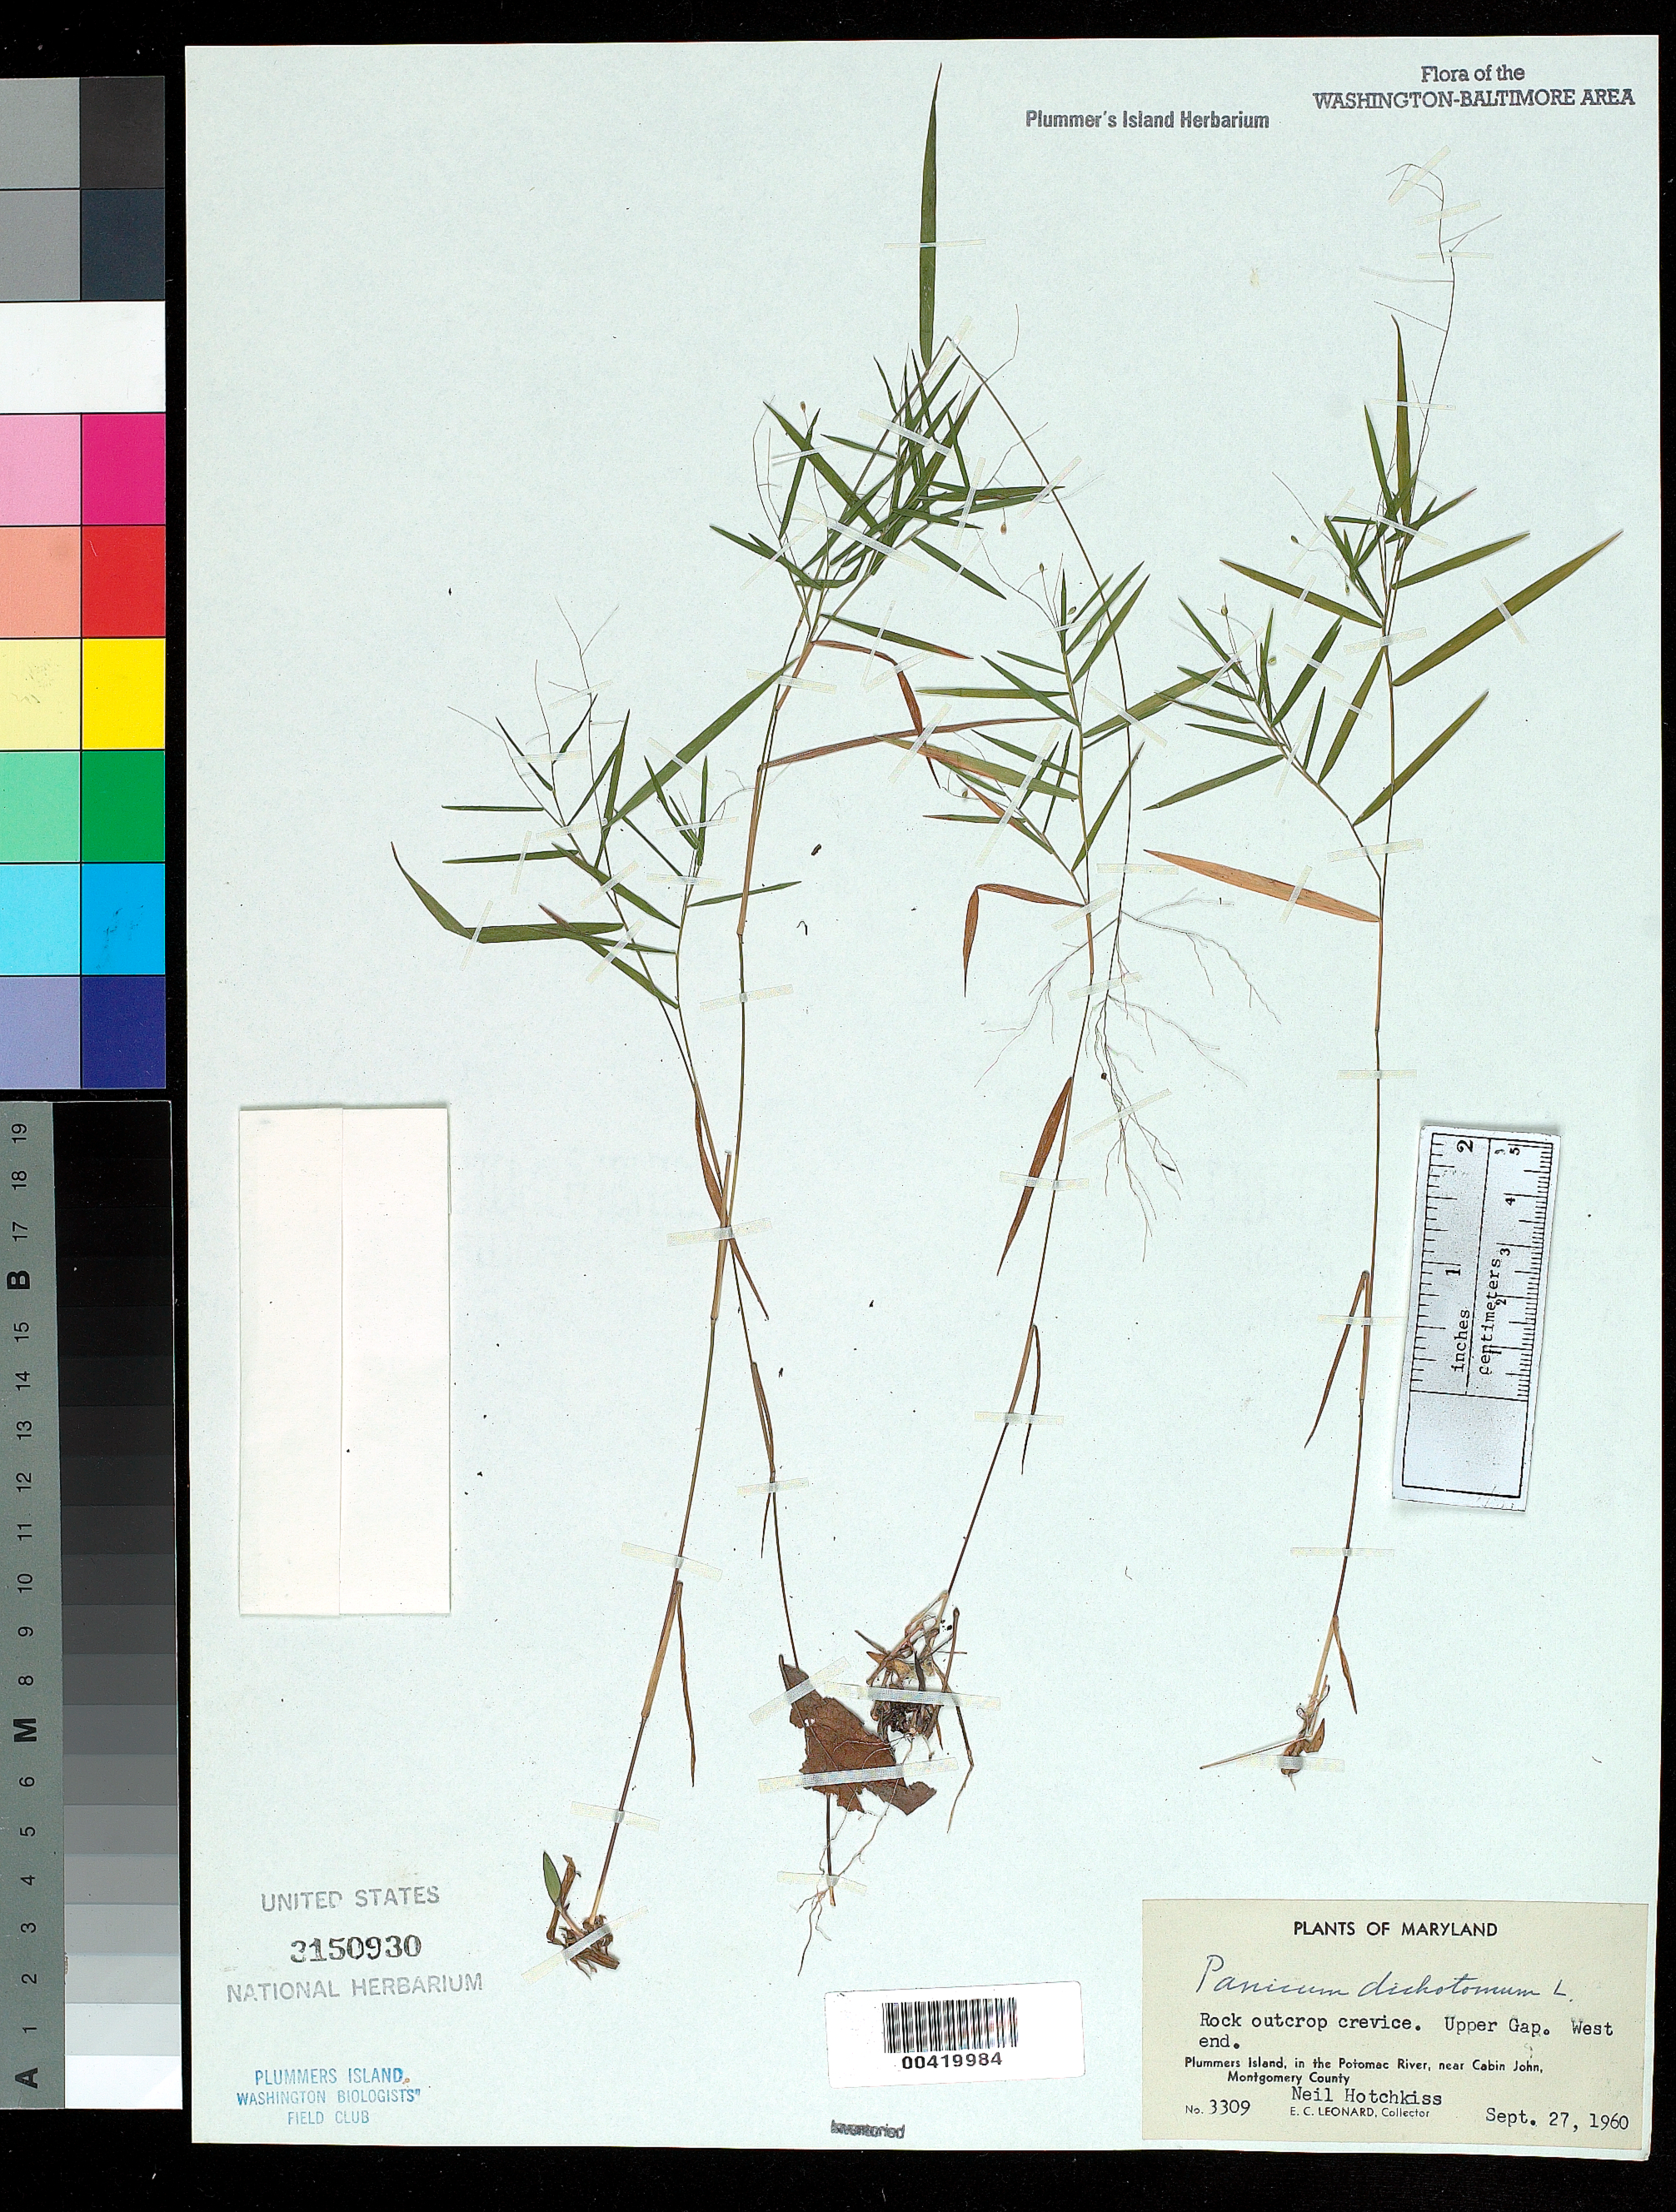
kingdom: Plantae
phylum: Tracheophyta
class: Liliopsida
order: Poales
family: Poaceae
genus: Dichanthelium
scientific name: Dichanthelium dichotomum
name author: (L.) Gould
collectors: E. C. Leonard & N. Hotchkiss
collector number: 3309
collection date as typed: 27 Sep 1960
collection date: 1960-09-27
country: United States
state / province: Maryland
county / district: Montgomery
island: Plummers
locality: Plummer's Island; Upper Gap. west end C. & O. Canal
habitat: Rock outcrop crevice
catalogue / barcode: US 3150930